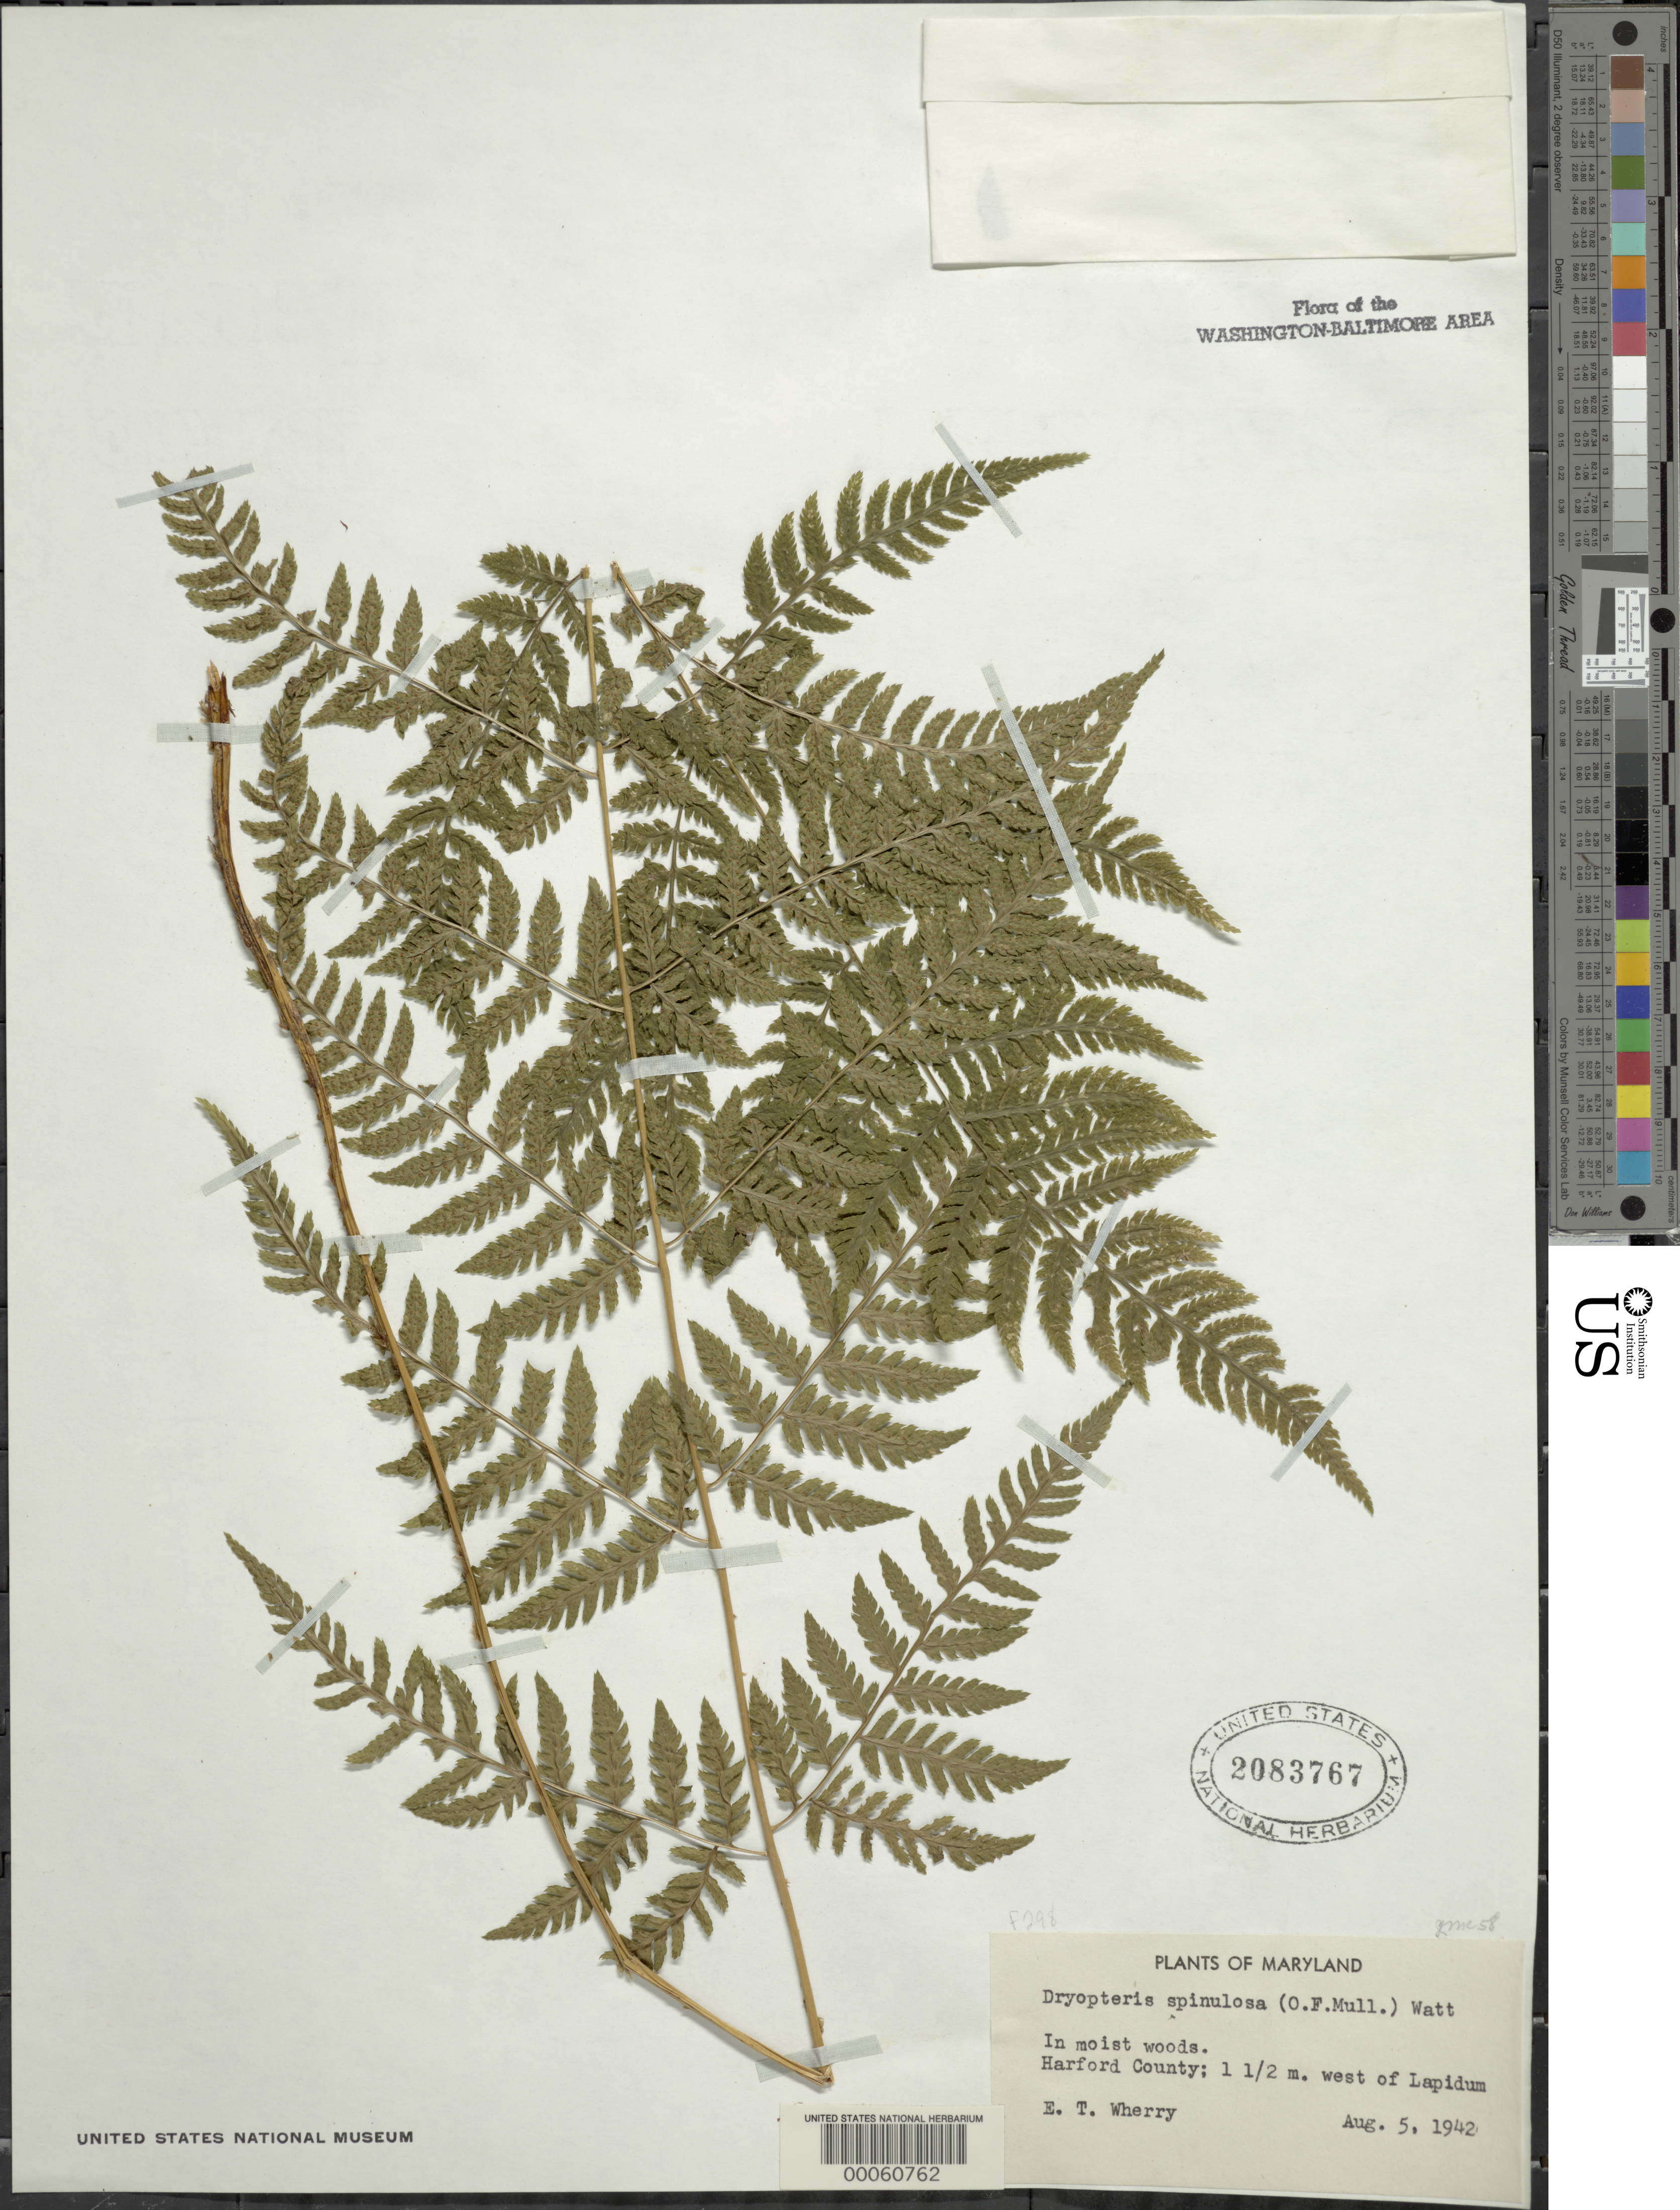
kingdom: Plantae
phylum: Tracheophyta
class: Polypodiopsida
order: Polypodiales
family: Dryopteridaceae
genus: Dryopteris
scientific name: Dryopteris carthusiana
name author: (Villars) H.P. Fuchs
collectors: E. T. Wherry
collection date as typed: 05 Aug 1942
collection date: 1942-08-05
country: United States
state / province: Maryland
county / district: Harford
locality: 1.5 mi. west of Lapidum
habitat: In moist woods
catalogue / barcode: US 2083767